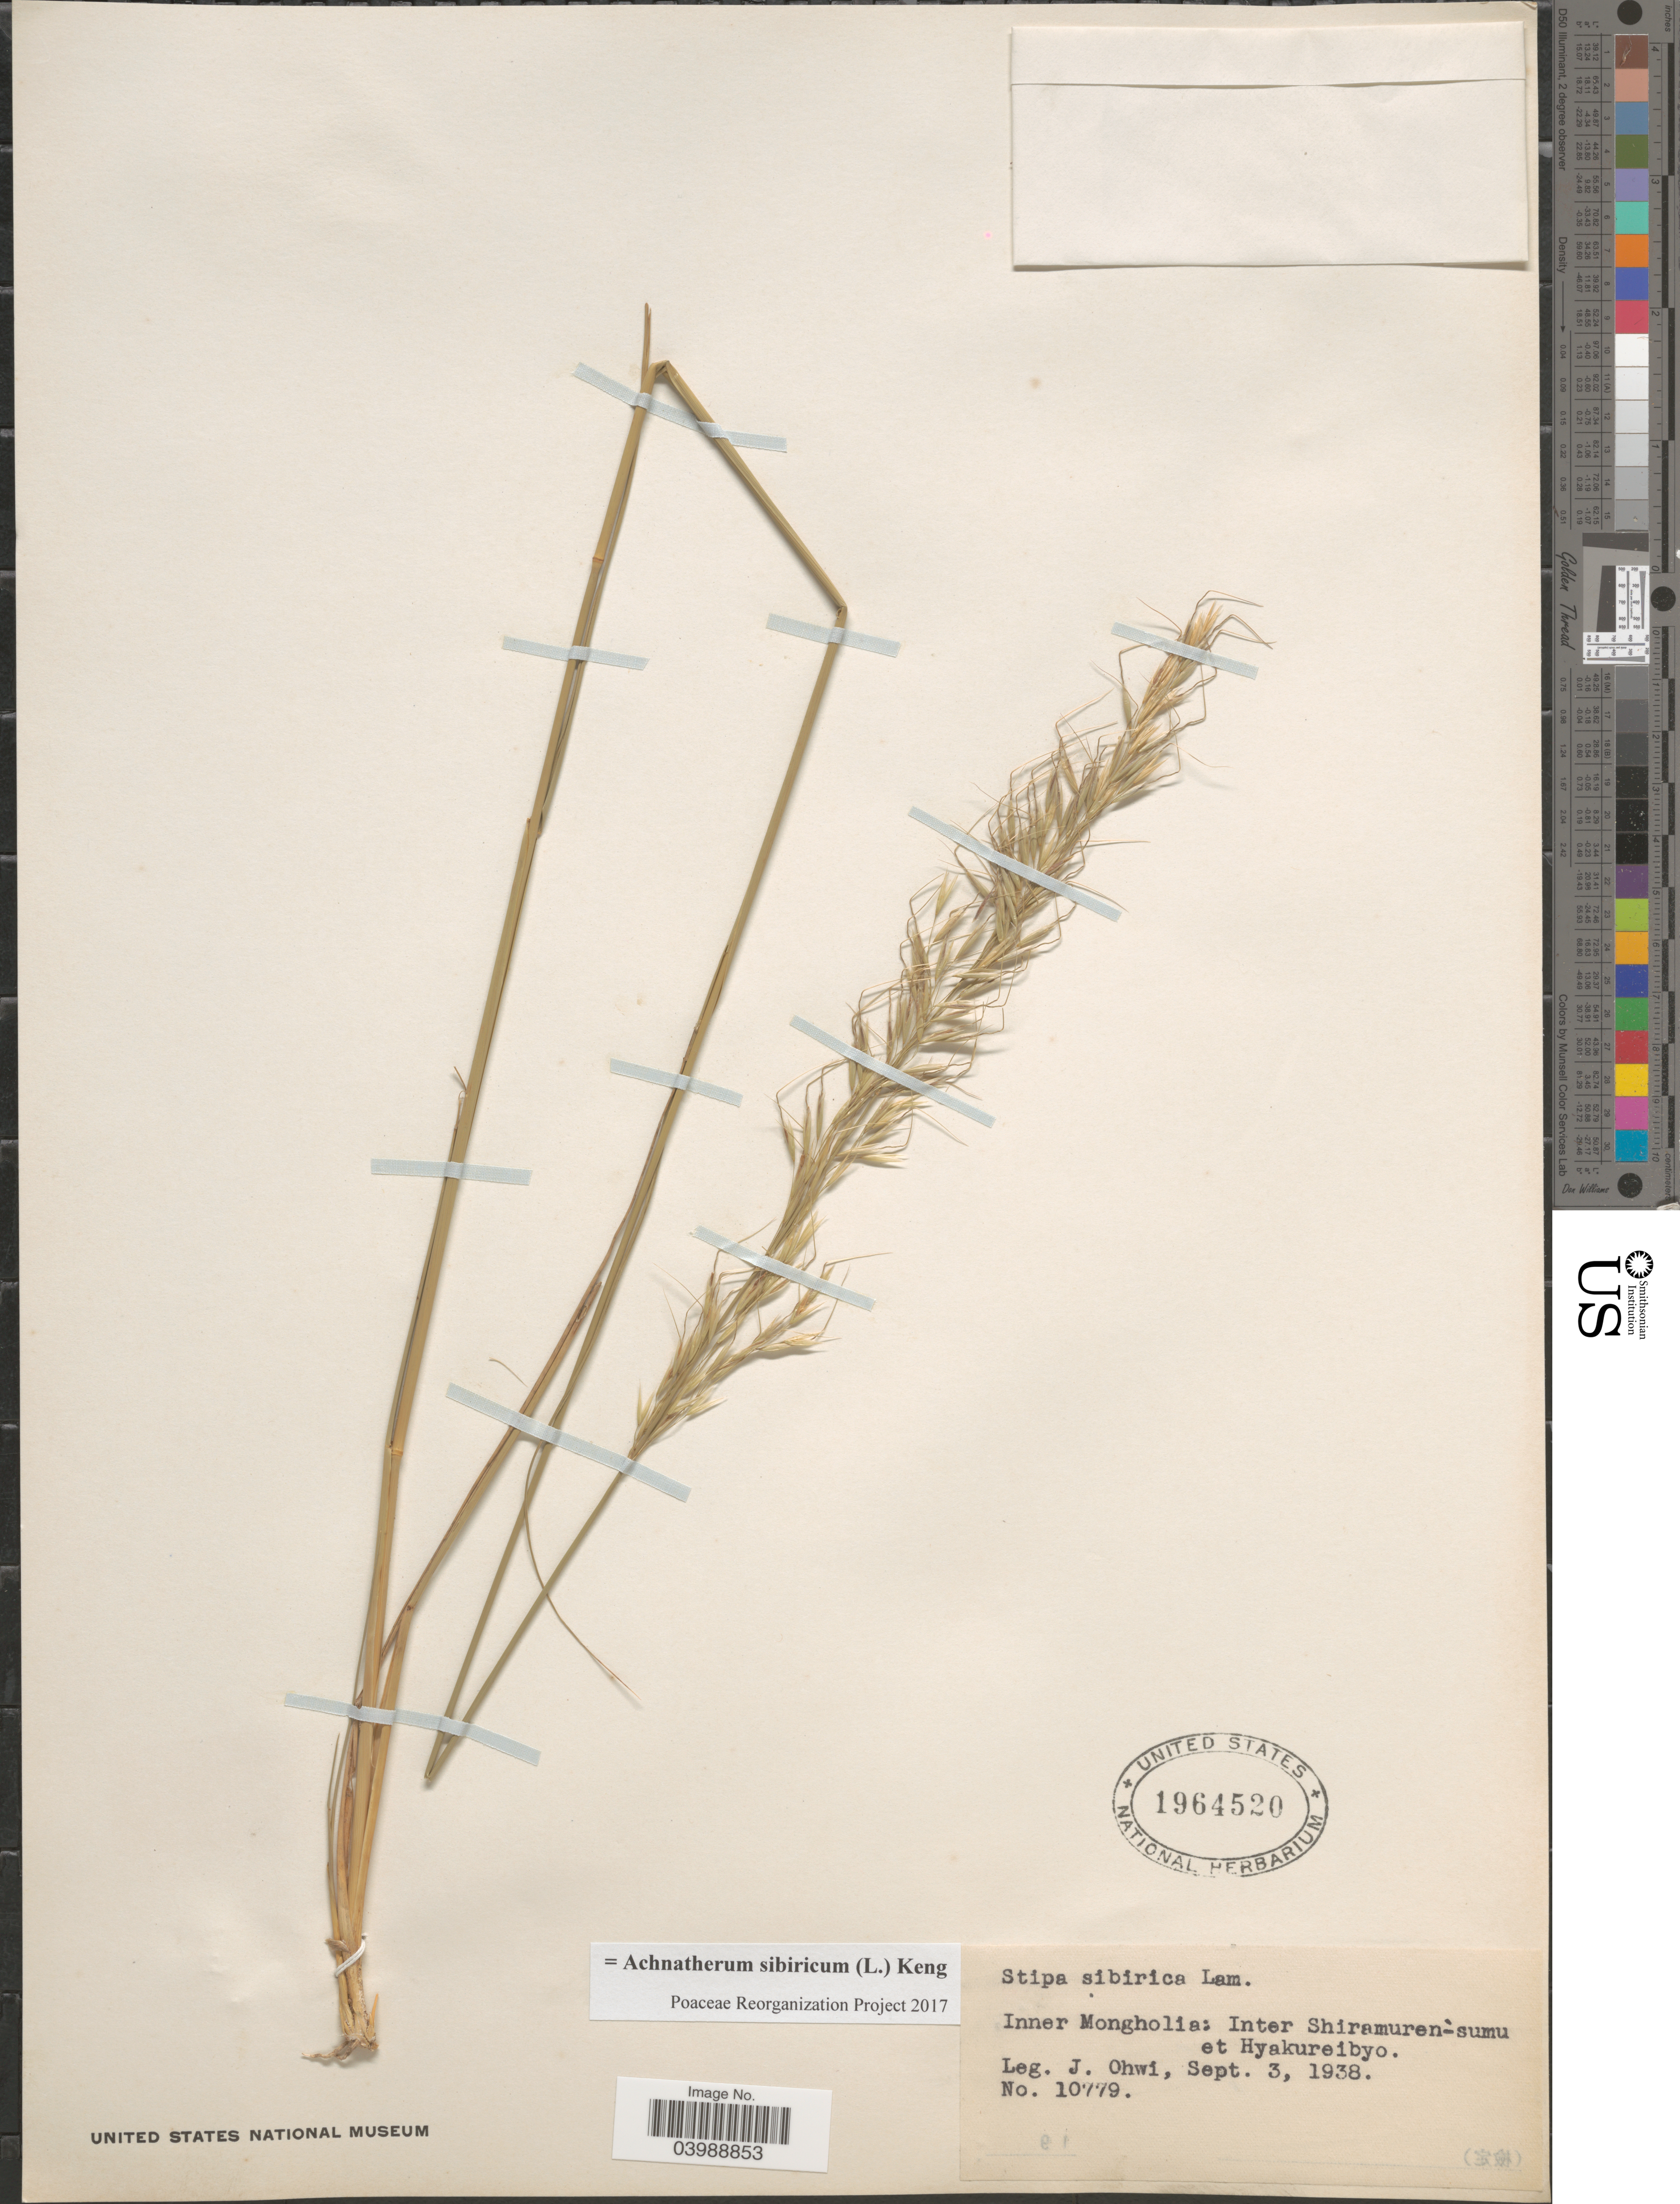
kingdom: Plantae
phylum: Tracheophyta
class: Liliopsida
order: Poales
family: Poaceae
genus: Achnatherum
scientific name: Achnatherum sibiricum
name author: (L.) Keng ex Tzvelev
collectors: J. Ohwi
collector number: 10779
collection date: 1938-09-03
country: China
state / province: Nei Monggol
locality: Inner Mongholia: Inter Shiramuren-'sumu et Hyakureibyo.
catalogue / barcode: US 1964520